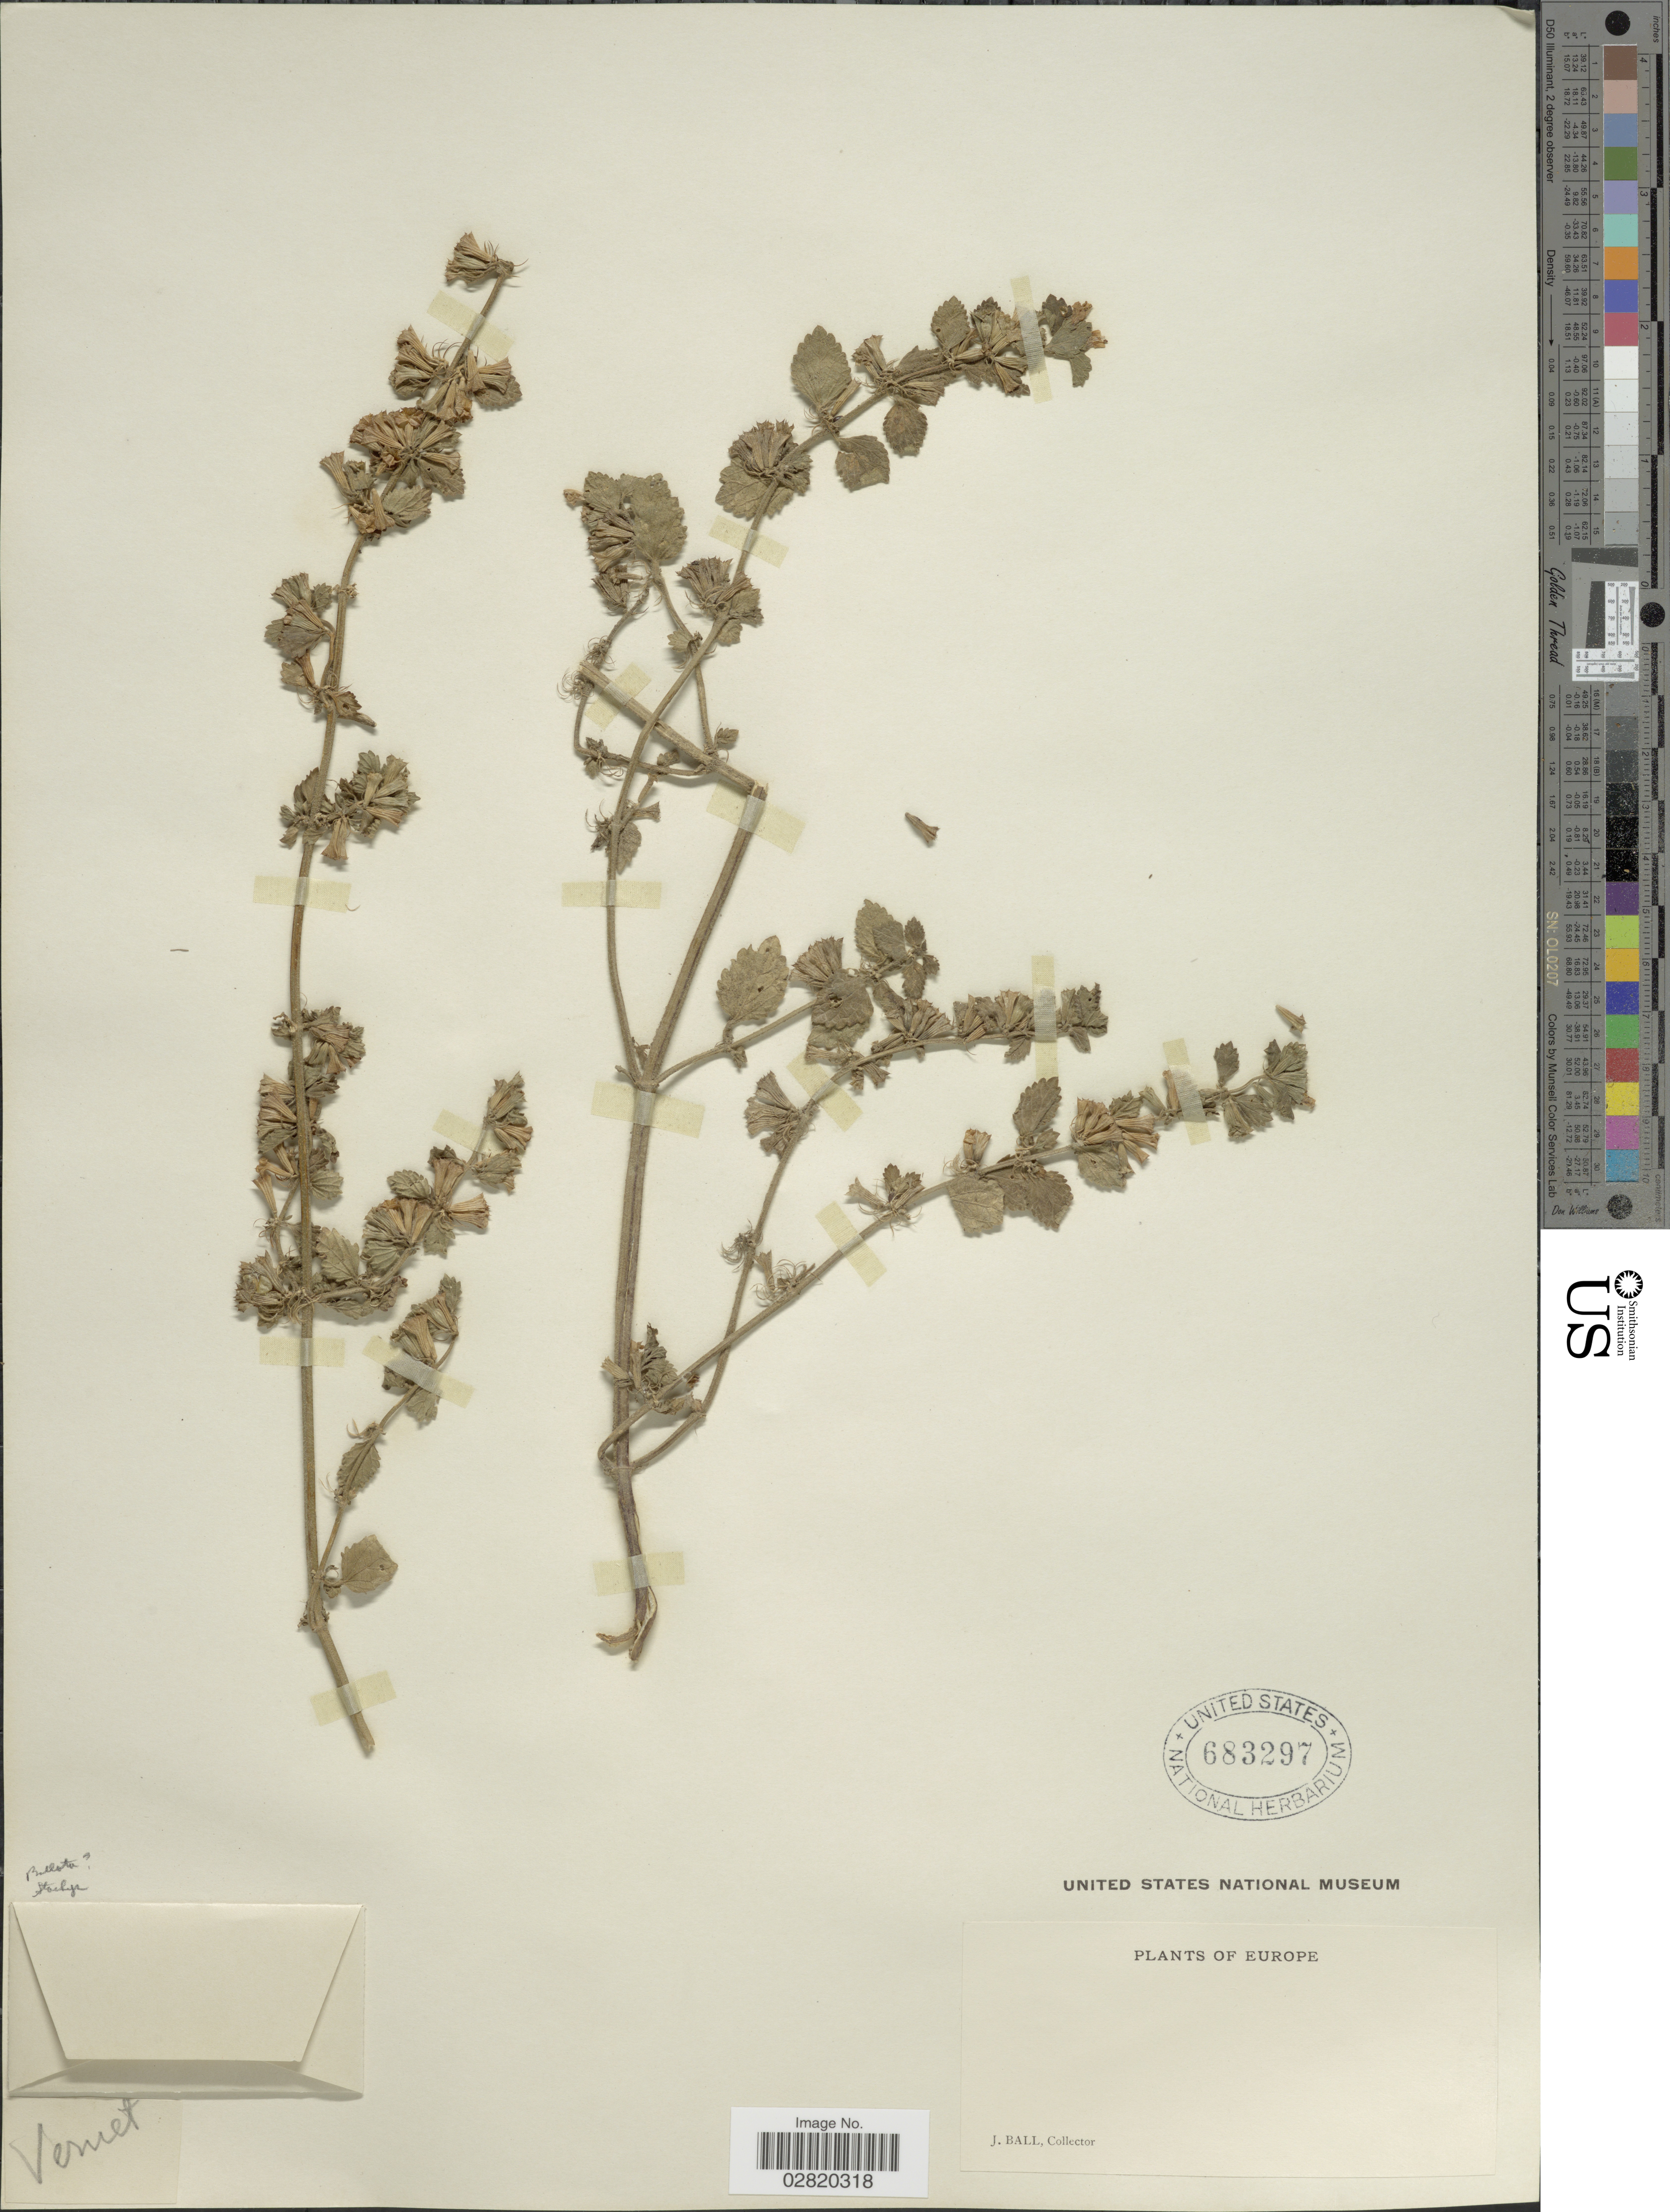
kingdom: Plantae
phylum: Tracheophyta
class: Magnoliopsida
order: Lamiales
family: Lamiaceae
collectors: J. Ball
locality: Europe. Vernet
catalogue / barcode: US 683297